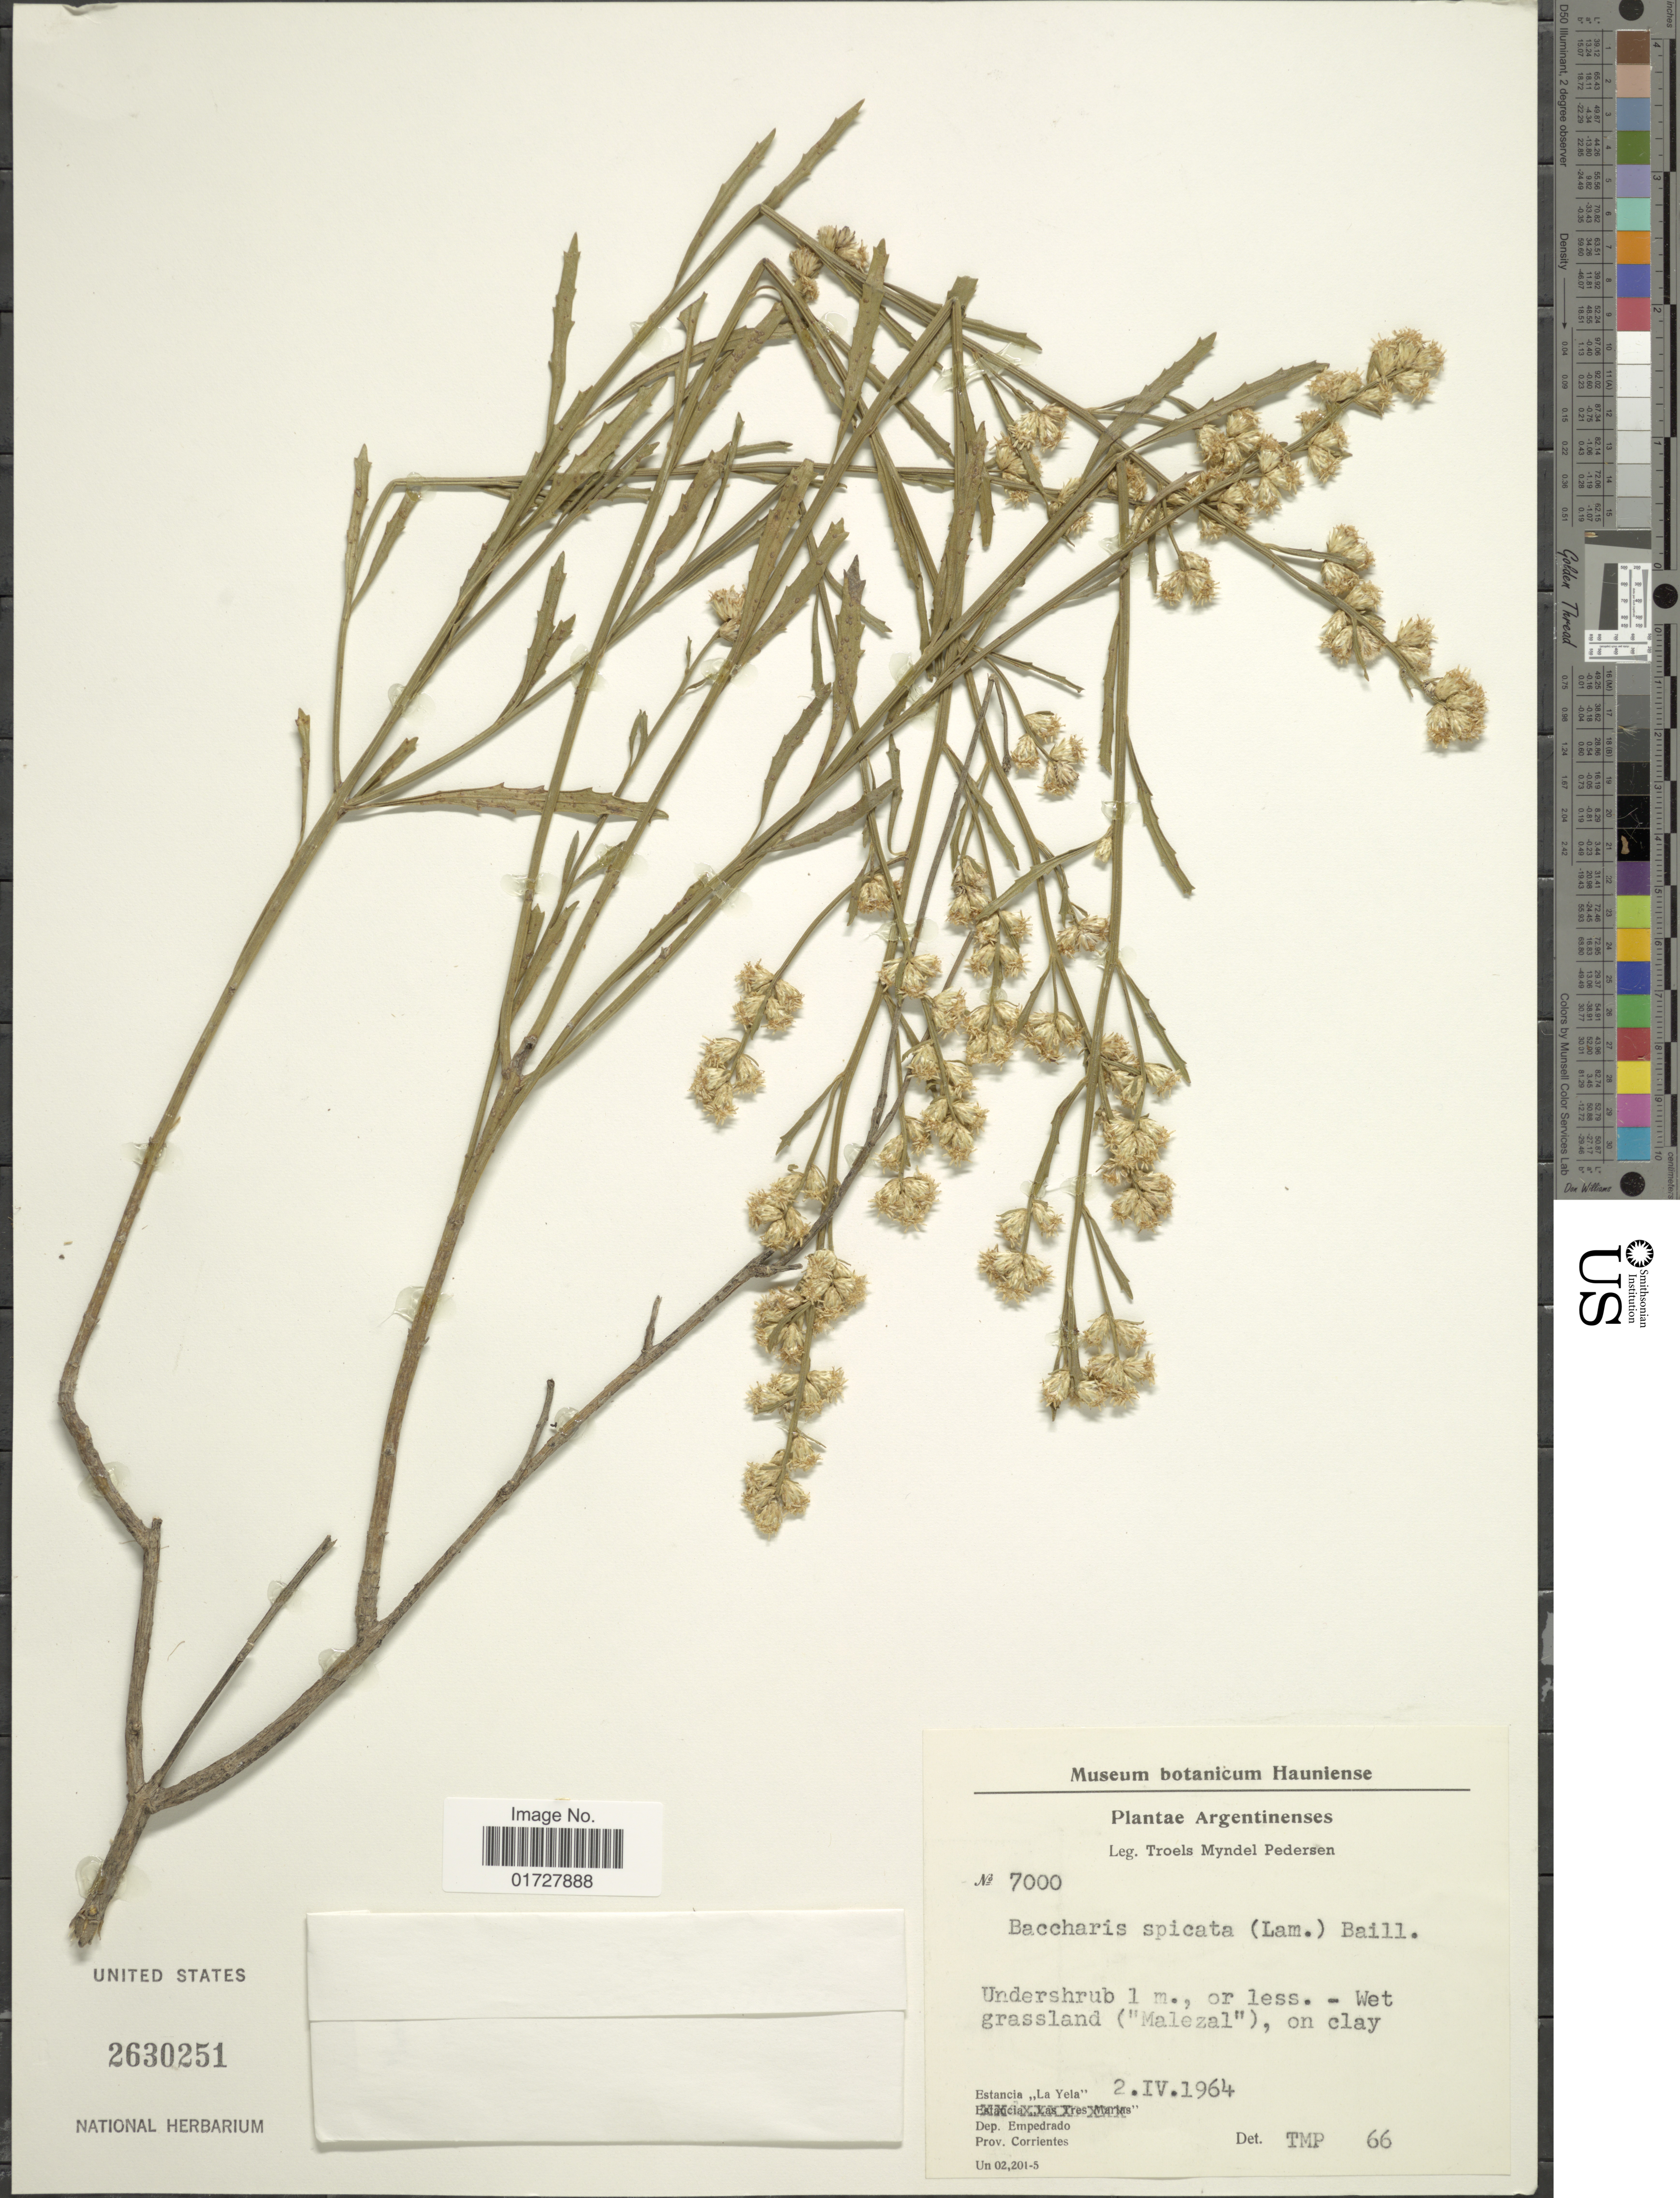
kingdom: Plantae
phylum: Tracheophyta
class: Magnoliopsida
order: Asterales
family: Asteraceae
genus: Baccharis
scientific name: Baccharis spicata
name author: (Lam.) Baill.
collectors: T. Pederson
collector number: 7000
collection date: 1964-04-02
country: Argentina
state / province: Corrientes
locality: Estancia La Yela, Dep. Empedrado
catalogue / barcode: US 2630251